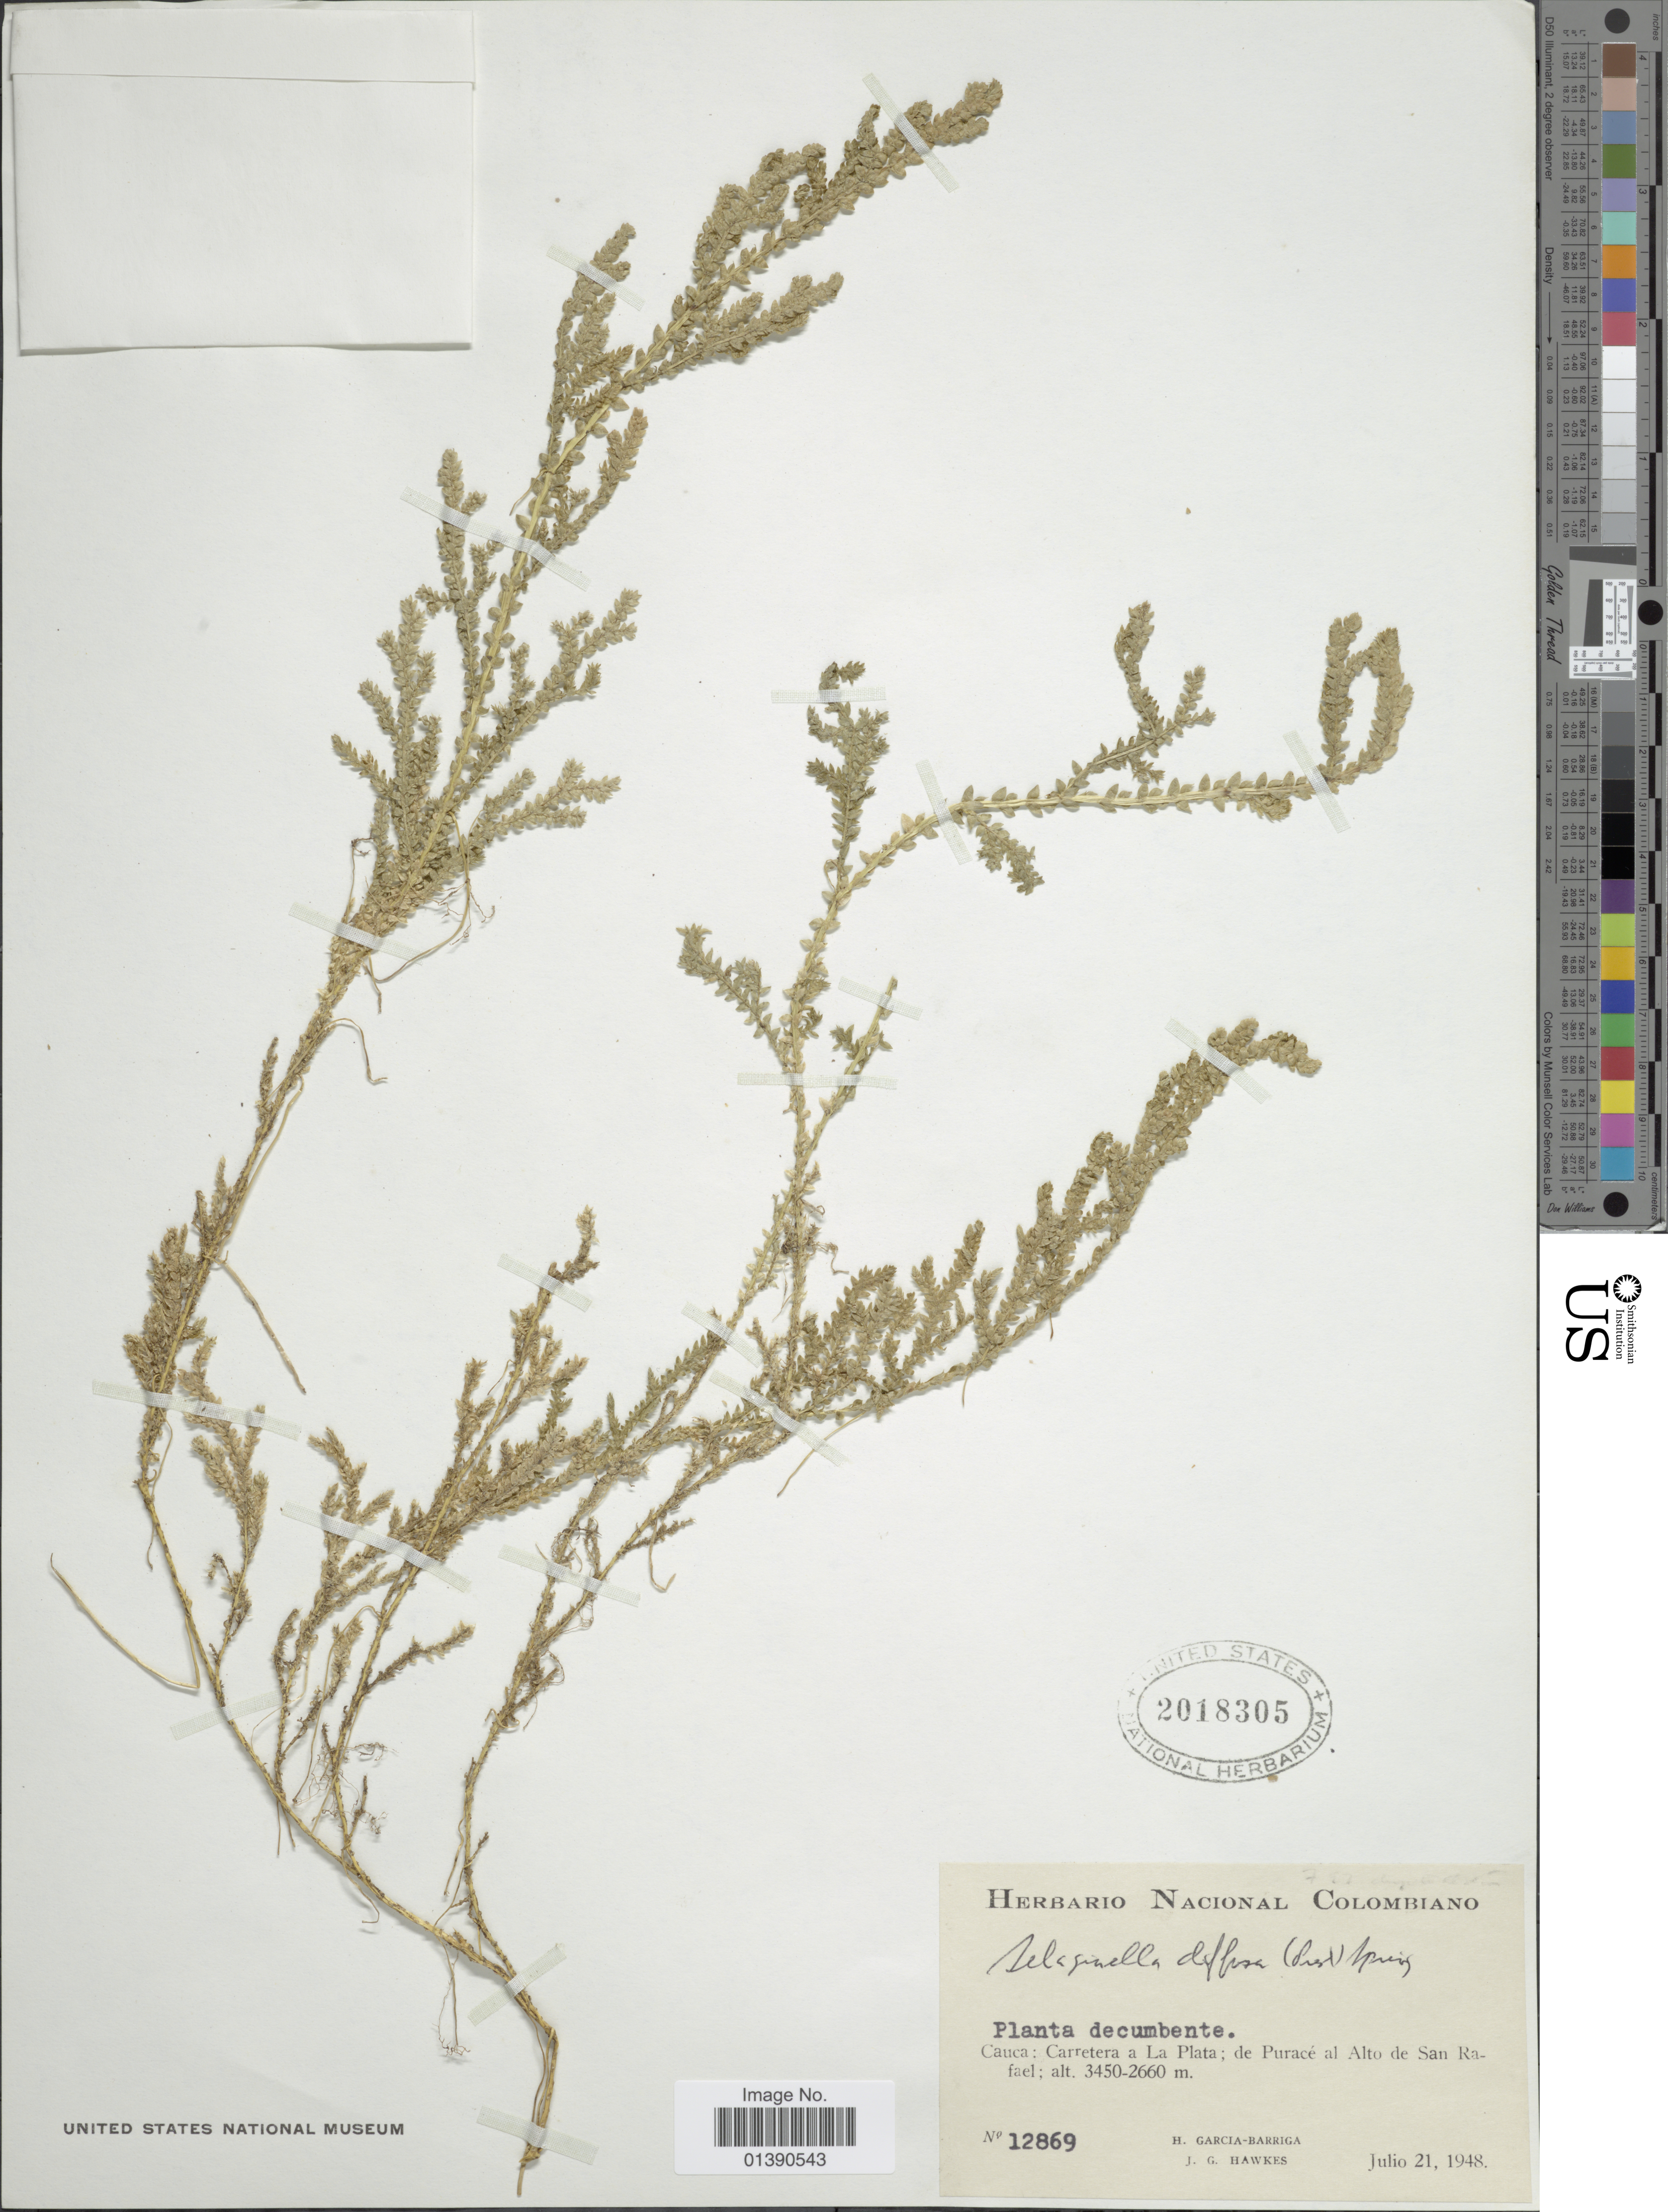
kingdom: Plantae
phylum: Tracheophyta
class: Lycopodiopsida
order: Selaginellales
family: Selaginellaceae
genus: Selaginella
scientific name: Selaginella diffusa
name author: (C. Presl) Spring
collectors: H. García Barriga & J. Hawkes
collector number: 12869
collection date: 1948-07-21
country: Colombia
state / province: Cauca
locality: Carretera a La Plata; de Puracé al Alto de San Rafael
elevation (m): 2660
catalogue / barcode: US 2018305